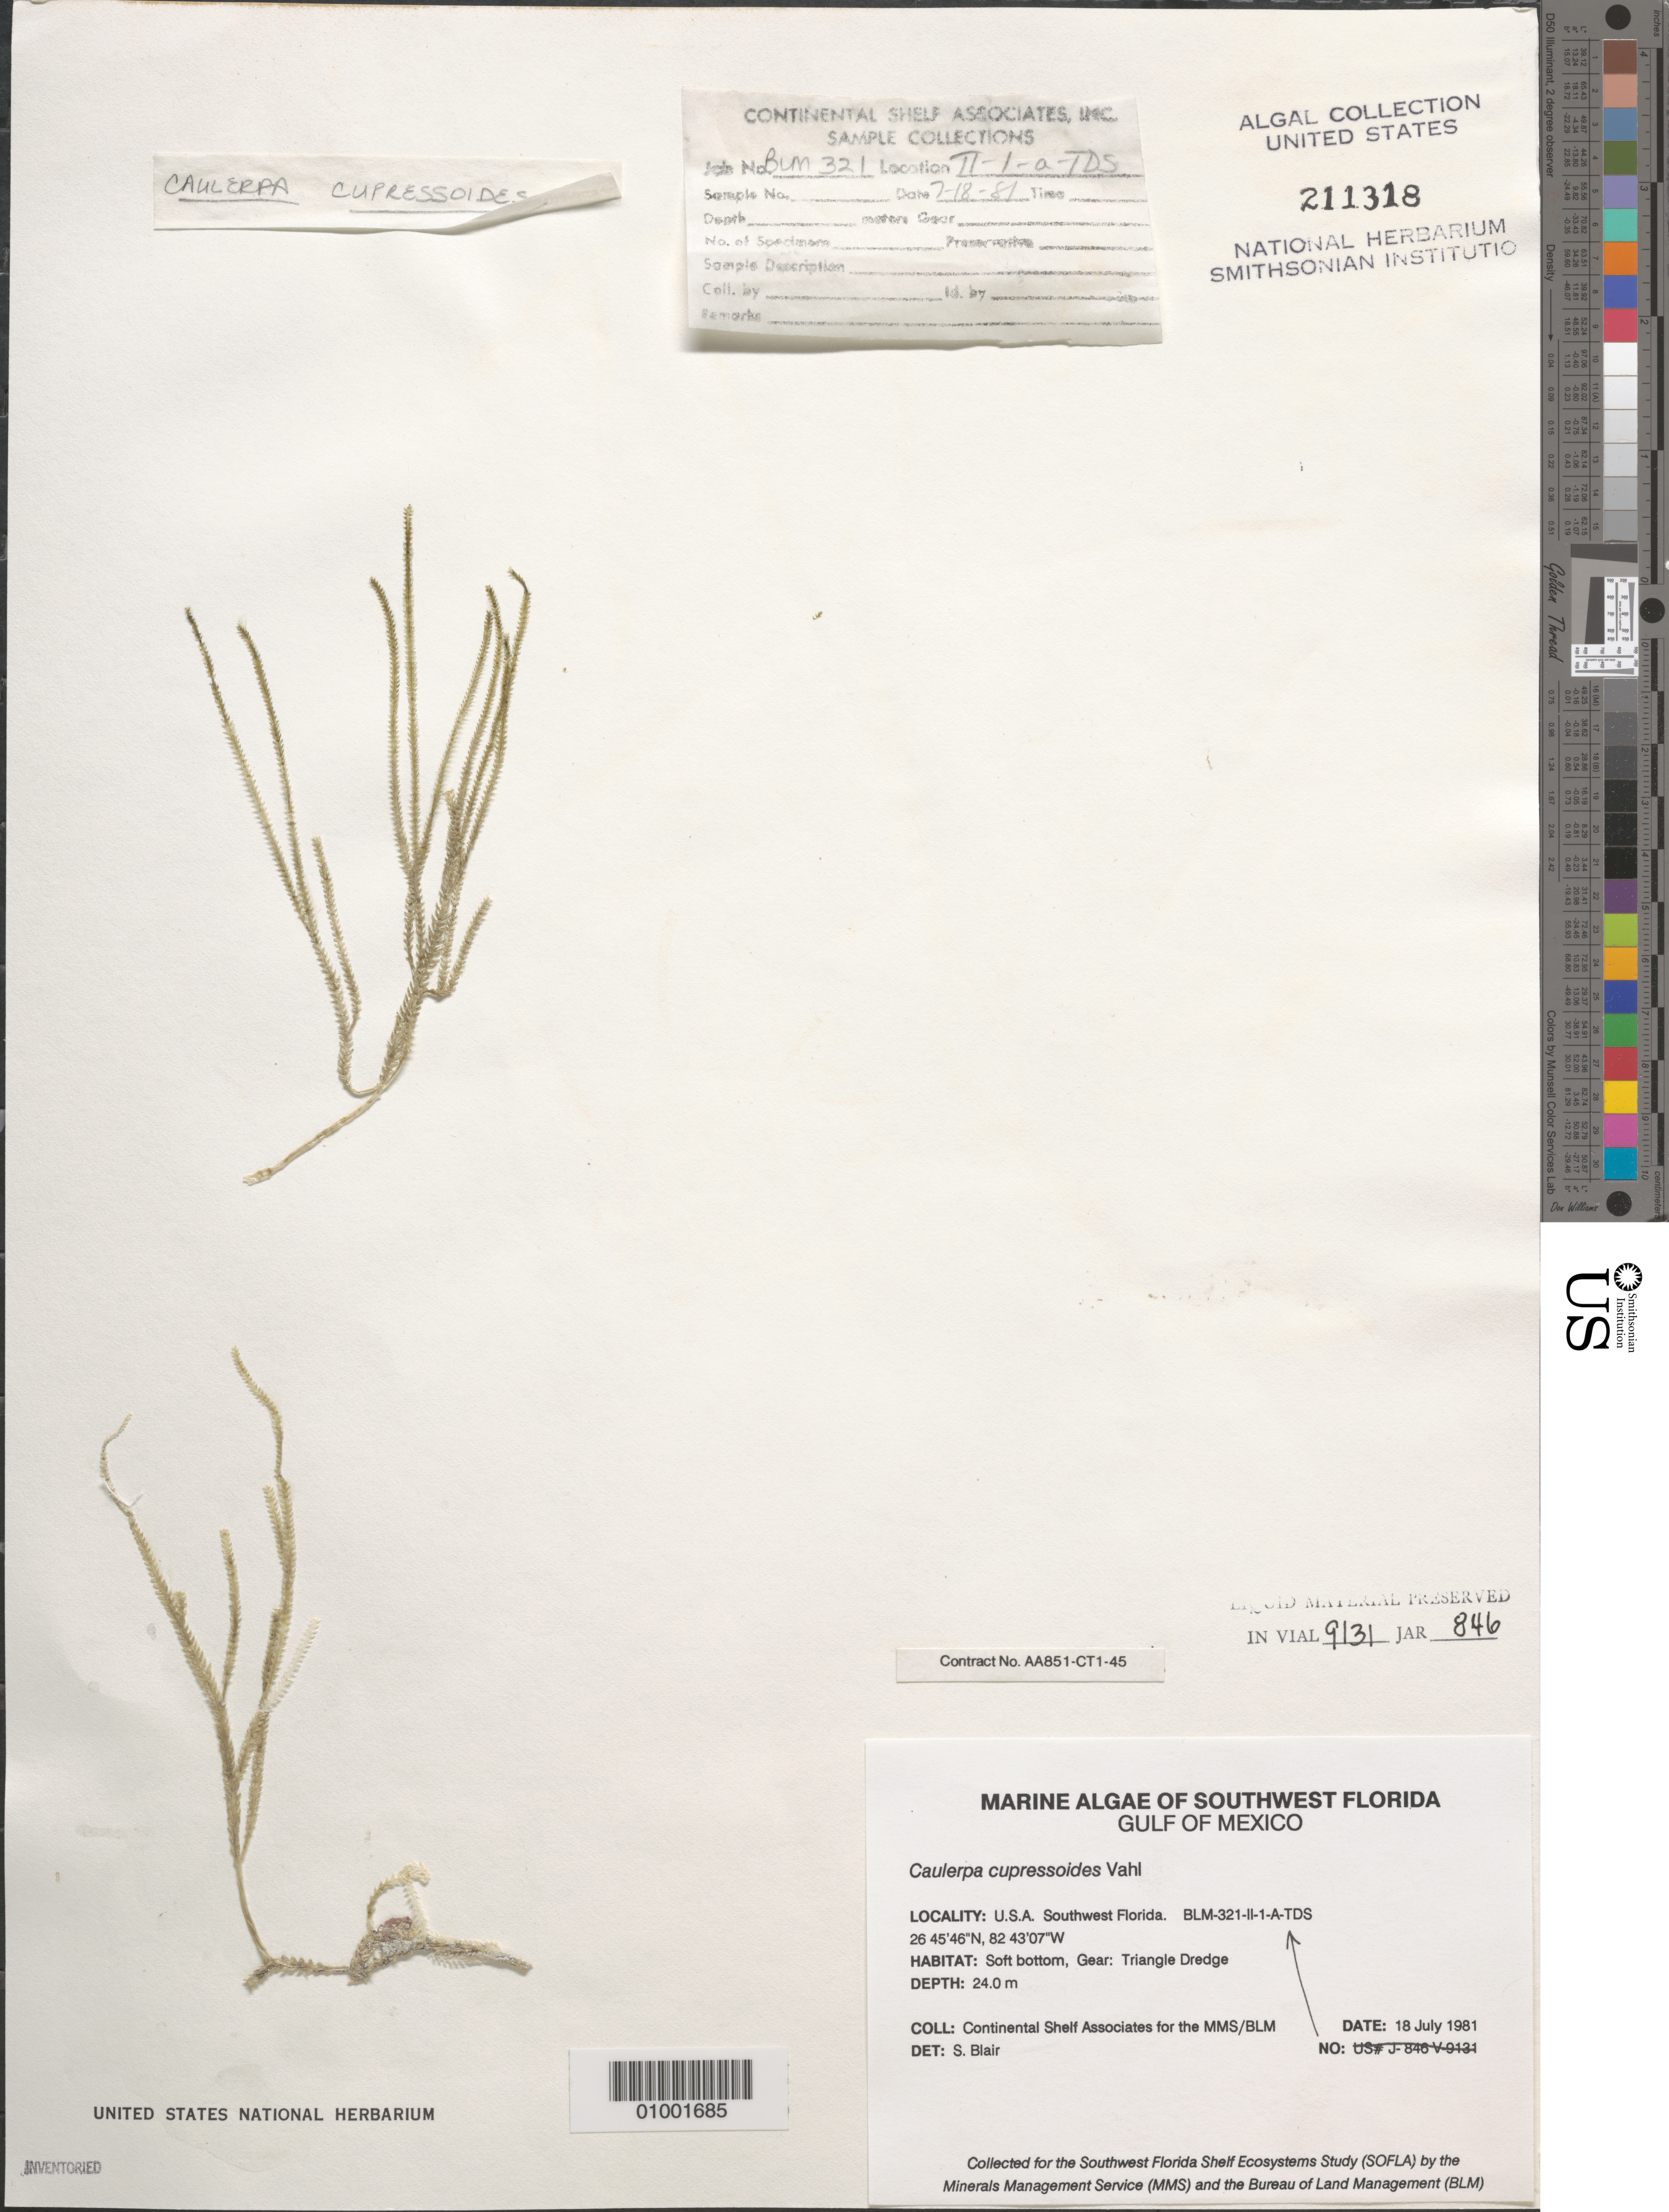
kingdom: Plantae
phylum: Chlorophyta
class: Ulvophyceae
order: Bryopsidales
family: Caulerpaceae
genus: Caulerpa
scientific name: Caulerpa cupressoides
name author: (Vahl) C. Agardh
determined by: Blair, S. M.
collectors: Continental Shelf Associates for the MMS/BLM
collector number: BLM-321-II-1-A-TDS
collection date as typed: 18 Jul 1981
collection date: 1981-07-18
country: United States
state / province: Florida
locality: Gulf of Mexico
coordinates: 26 45'46"N, 82 43'07"W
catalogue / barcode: US 211318